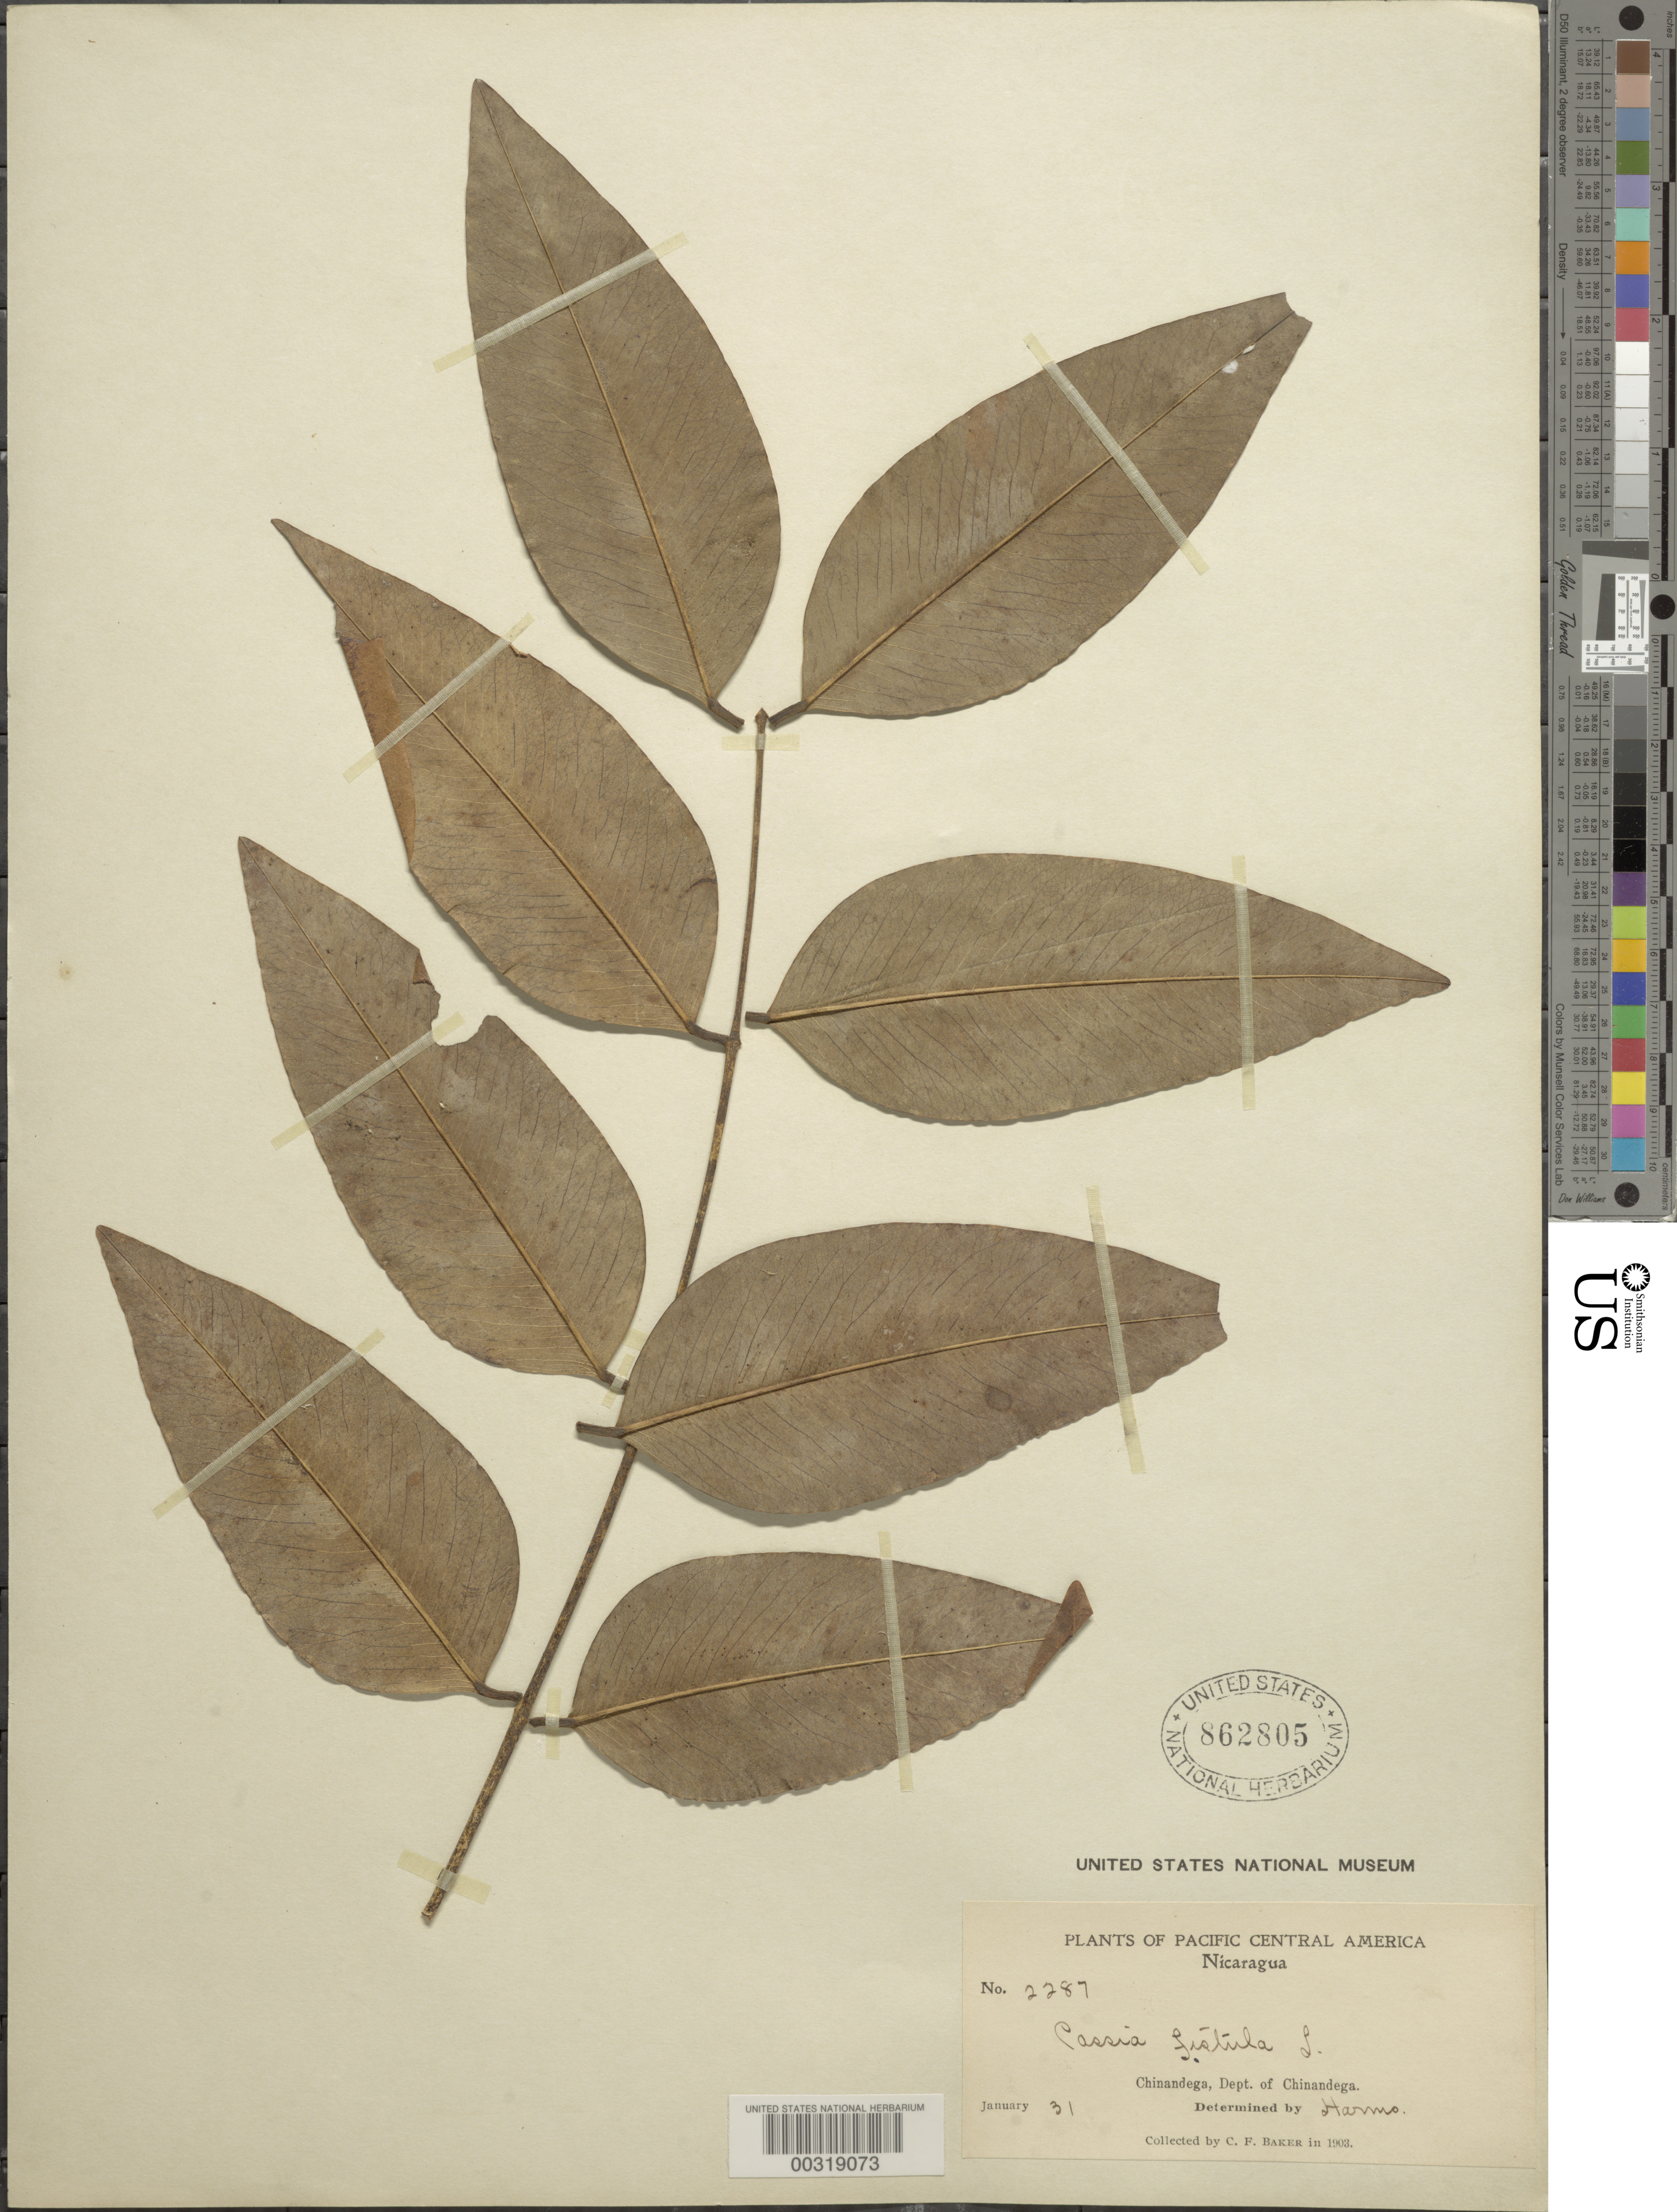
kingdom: Plantae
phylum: Tracheophyta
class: Magnoliopsida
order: Fabales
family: Fabaceae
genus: Cassia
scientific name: Cassia fistula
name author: L.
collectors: C. F. Baker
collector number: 2287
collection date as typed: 31 Jan 1903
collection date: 1903-01-31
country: Nicaragua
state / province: Chinandega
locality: Chinandega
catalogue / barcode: US 862805